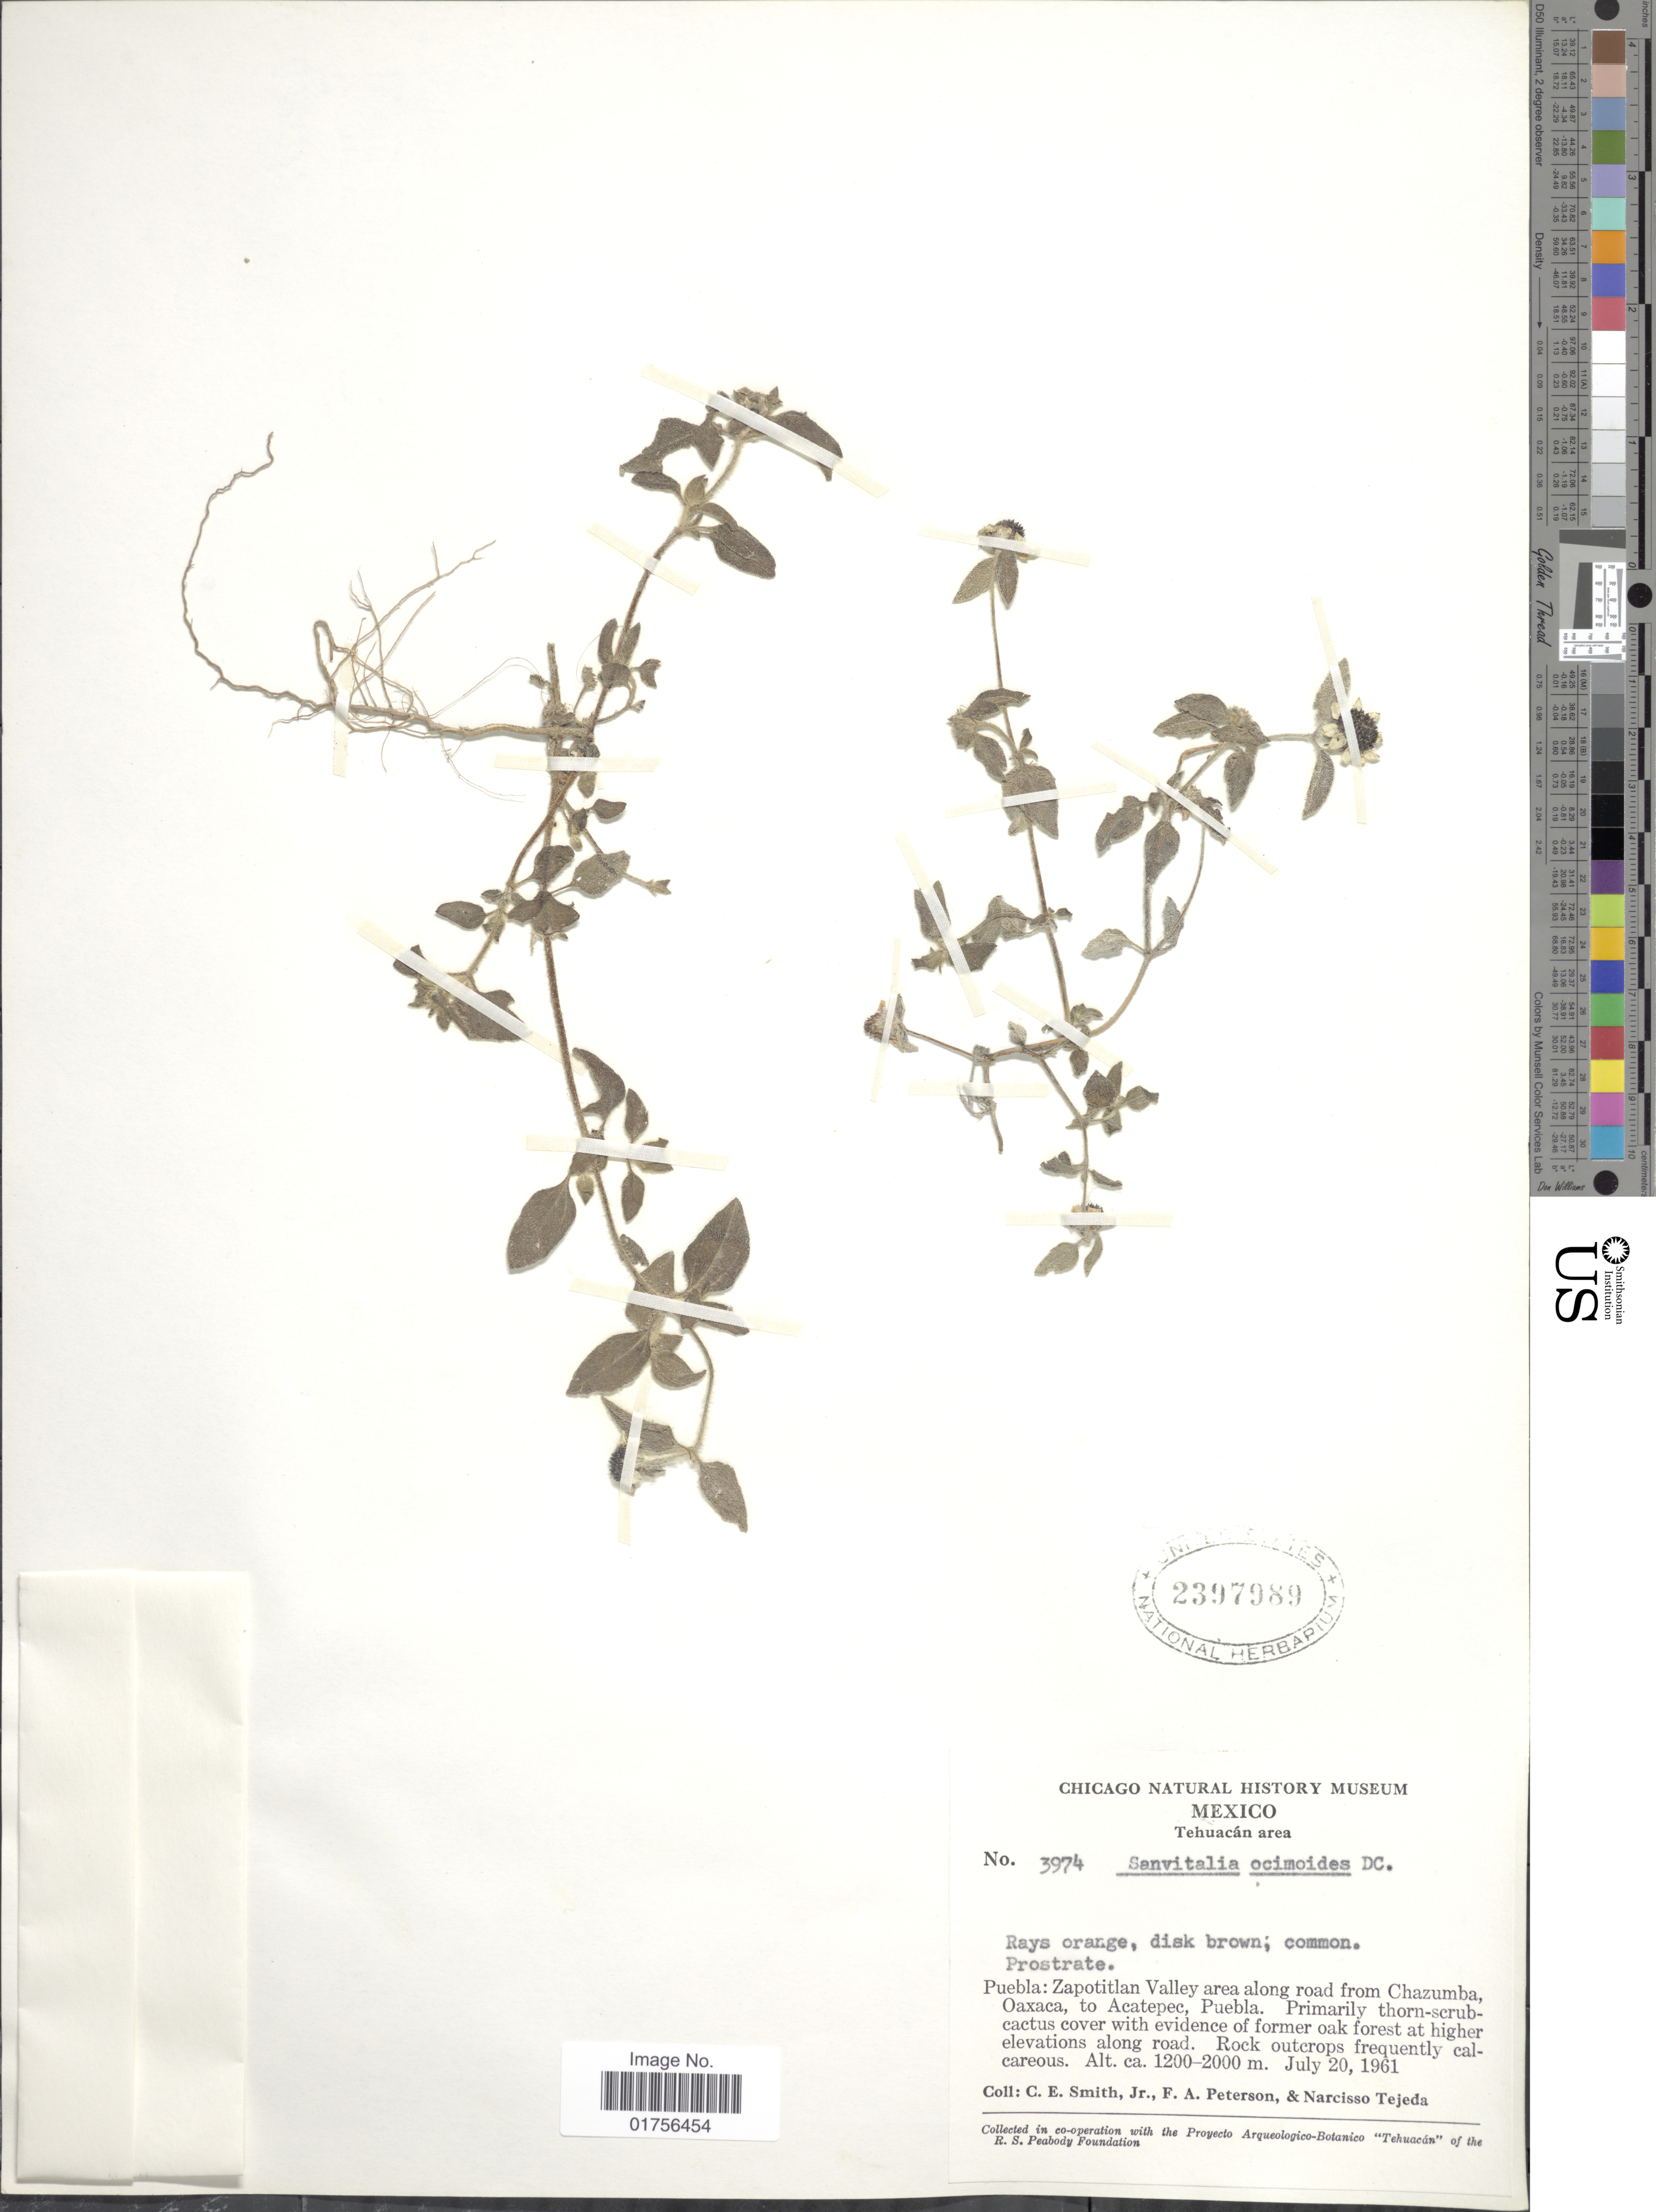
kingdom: Plantae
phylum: Tracheophyta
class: Magnoliopsida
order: Asterales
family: Asteraceae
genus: Sanvitalia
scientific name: Sanvitalia fruticosa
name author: Hemsl.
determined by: Skibicki, Samuel V.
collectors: C. E. Smith Jr., F. A. Peterson & N. Tejeda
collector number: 3974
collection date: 1961-07-20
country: Mexico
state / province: Puebla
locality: Tehuacan area, Puebla: Zapotitlan Valley area along road from Chazumba, Oaxaca, to Acatepec, Puebla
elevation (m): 1200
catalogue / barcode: US 2397989